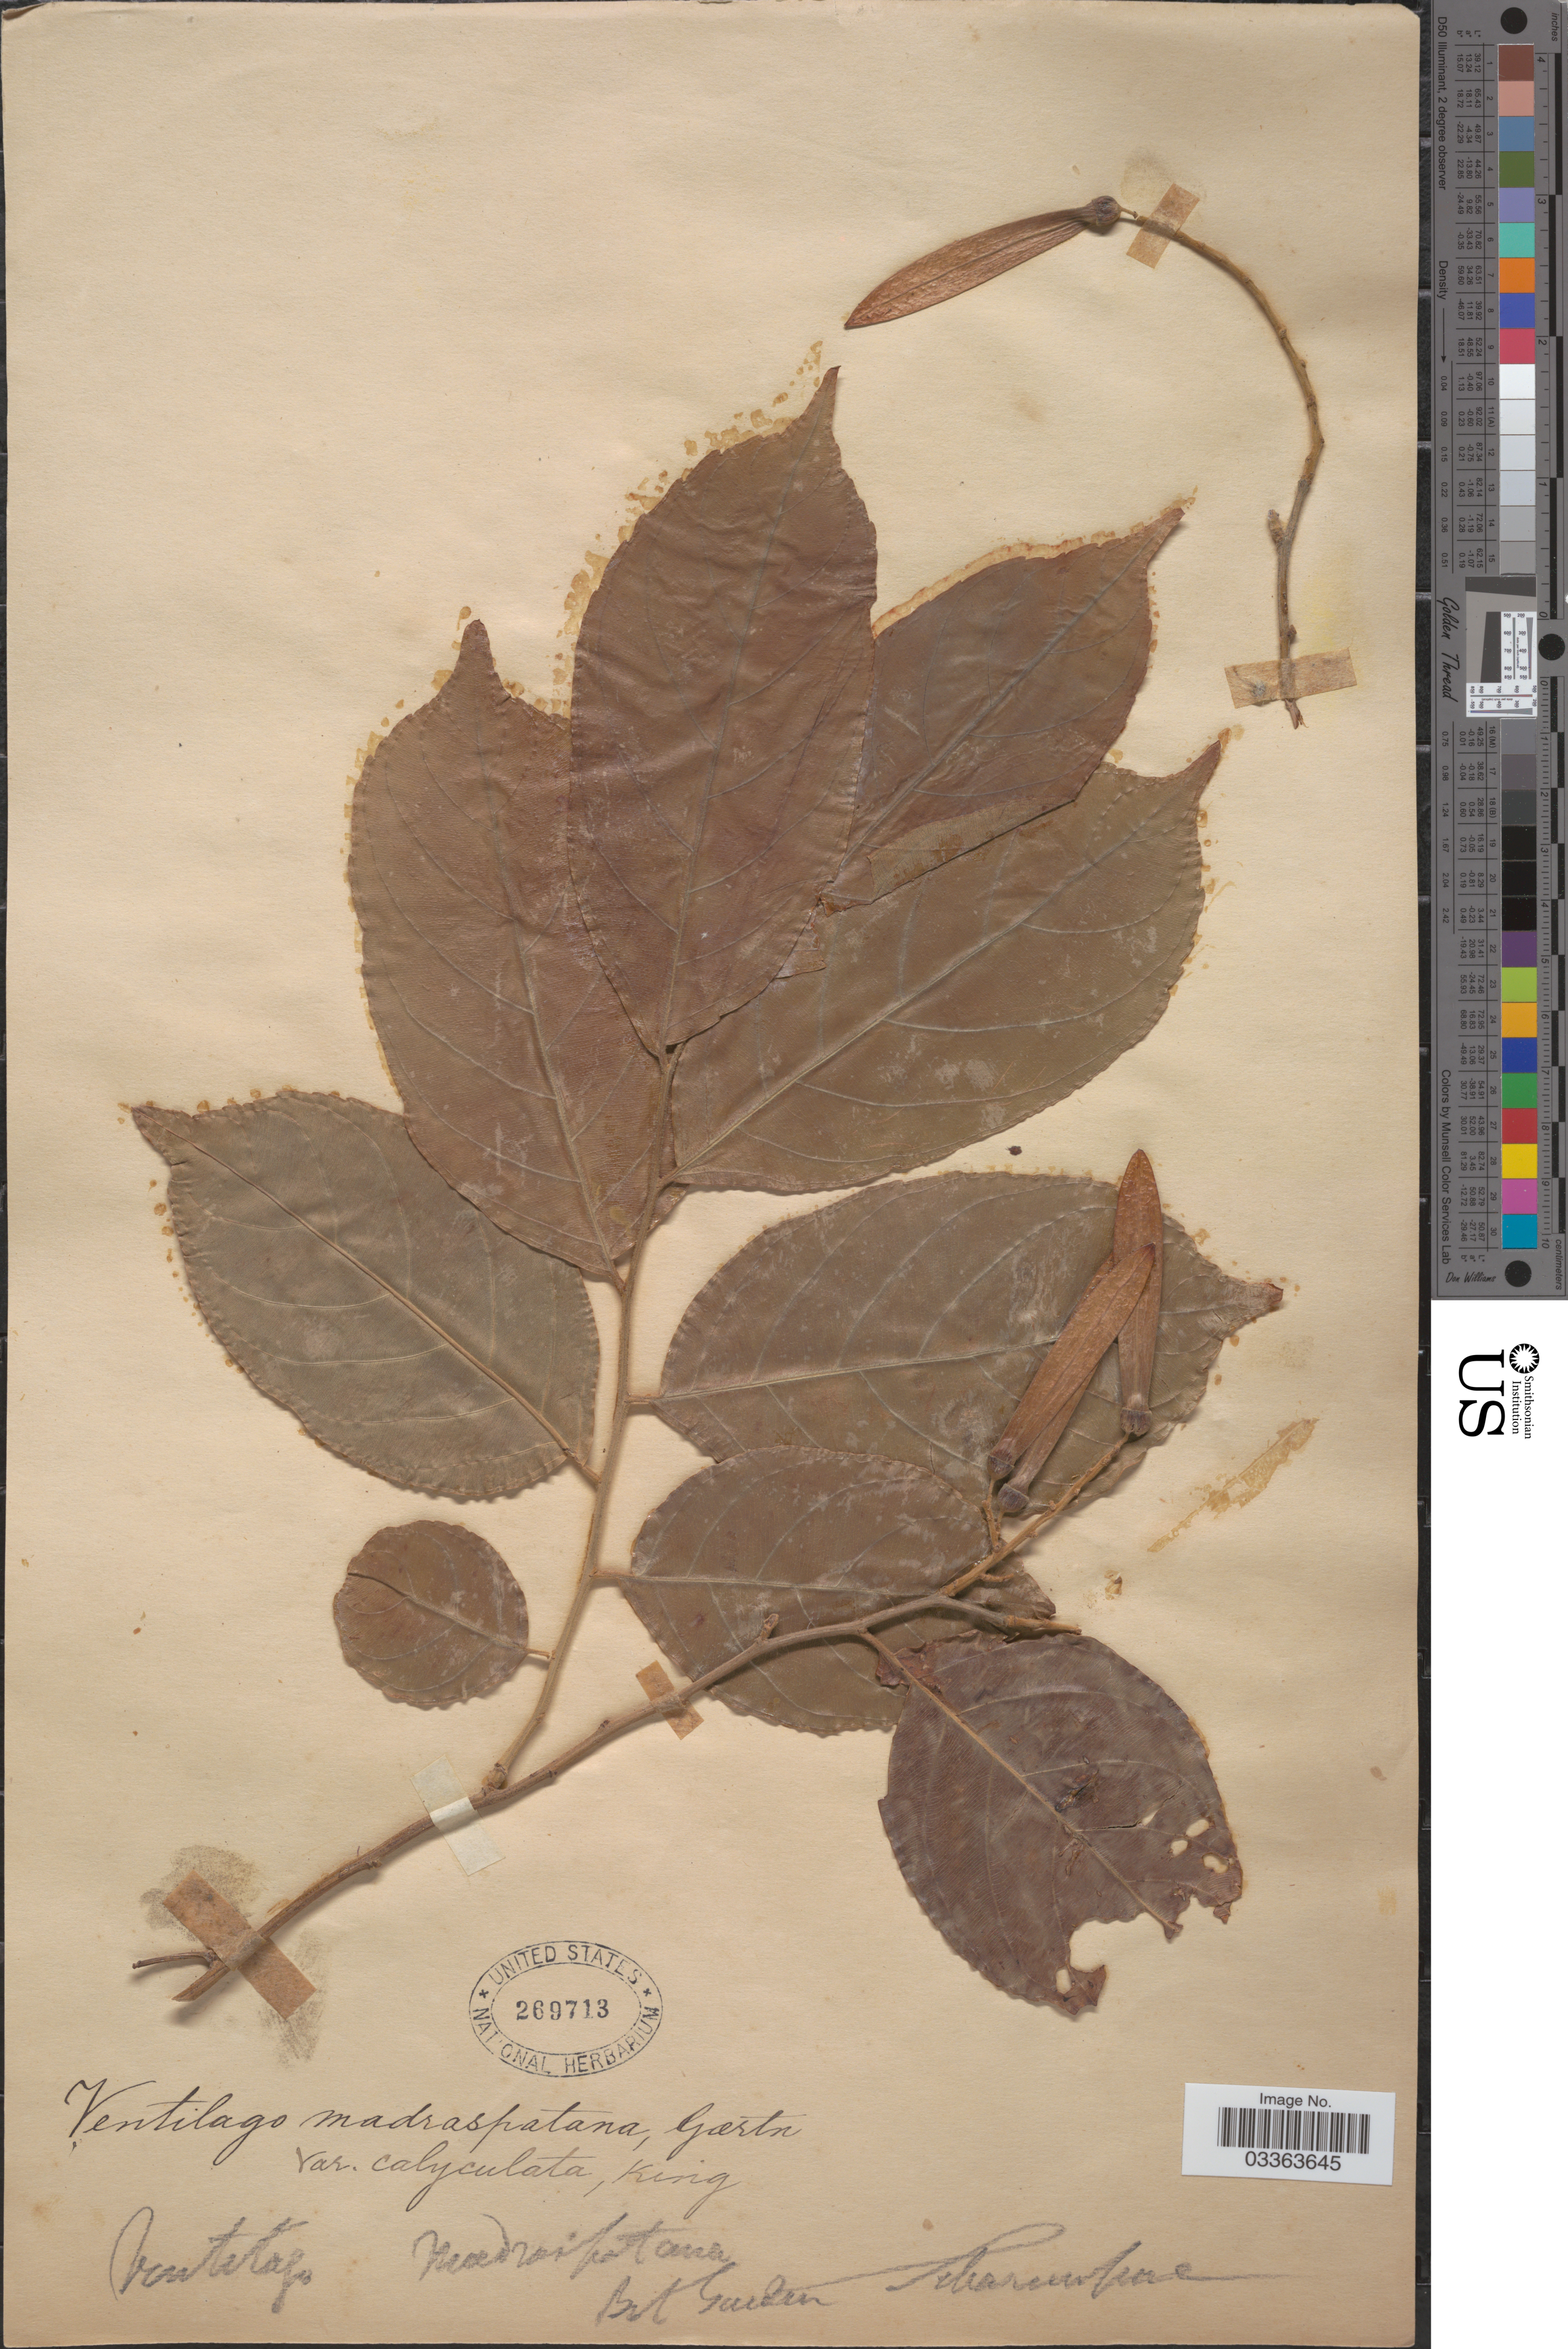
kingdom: Plantae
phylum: Tracheophyta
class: Magnoliopsida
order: Rosales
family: Rhamnaceae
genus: Ventilago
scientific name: Ventilago madraspatana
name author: Gaertn.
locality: [illegible text]. Bot. Garden.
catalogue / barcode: US 269713